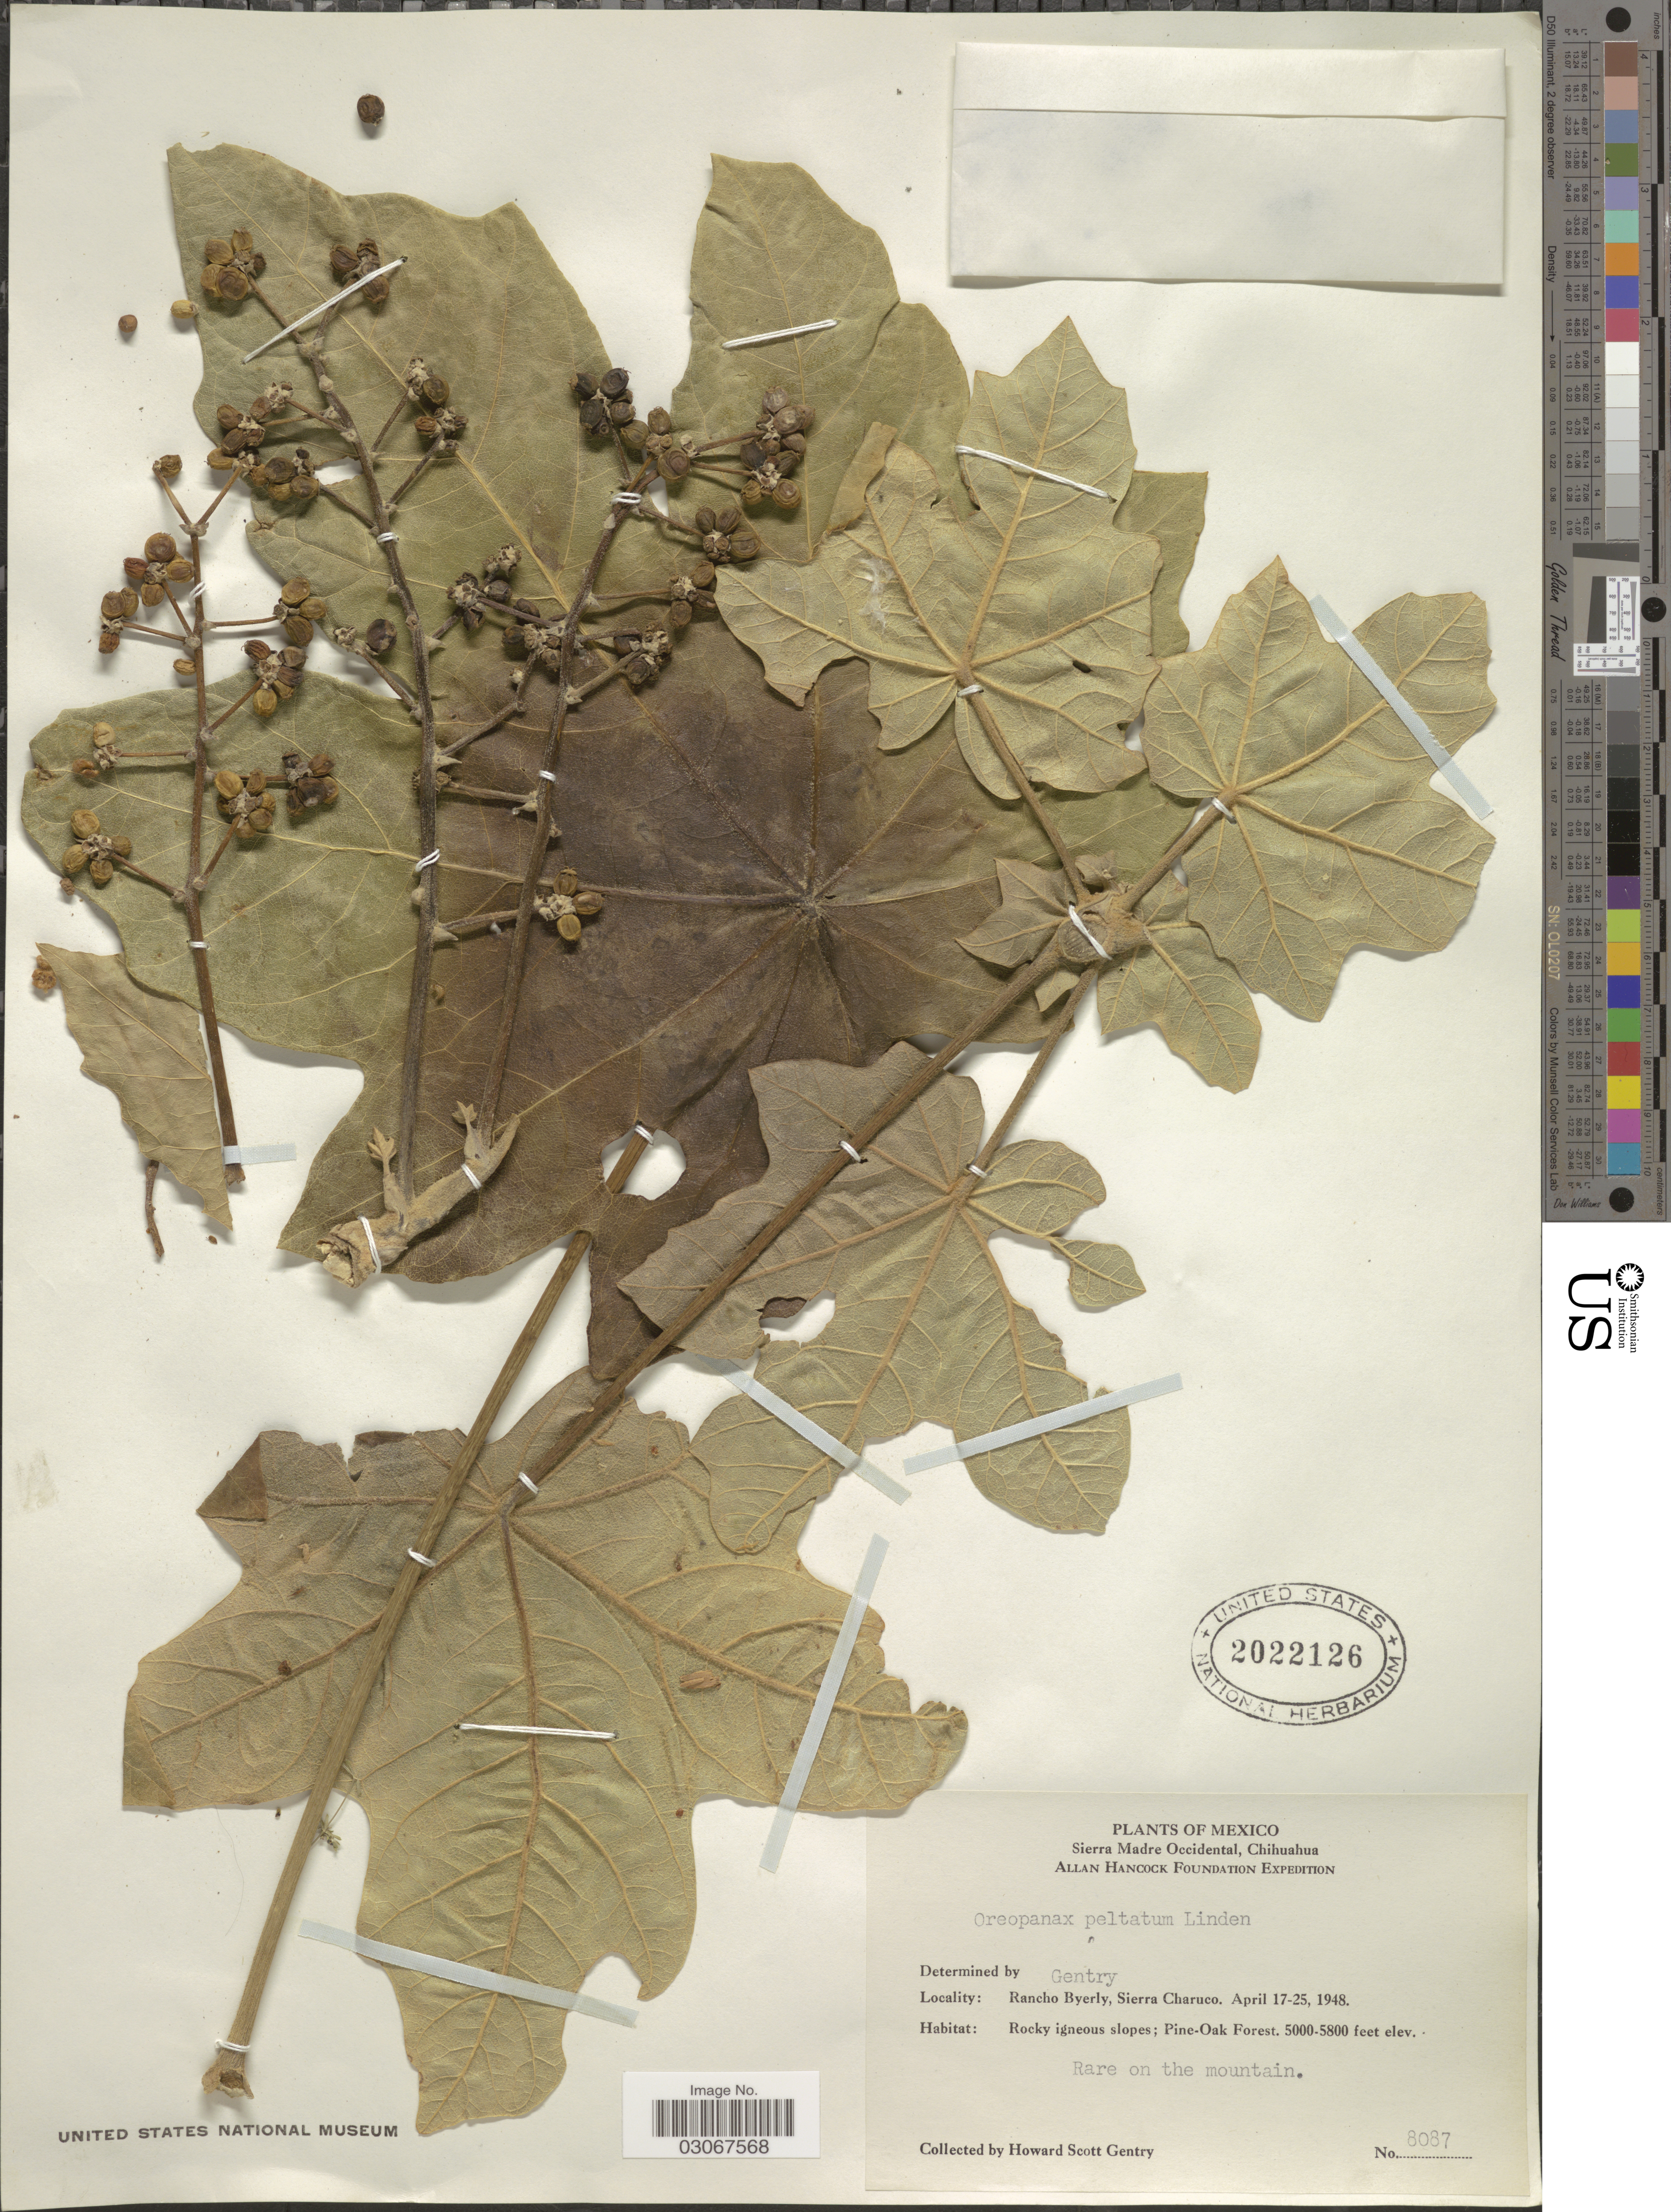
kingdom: Plantae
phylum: Tracheophyta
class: Magnoliopsida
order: Apiales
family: Araliaceae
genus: Oreopanax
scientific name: Oreopanax peltatus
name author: Linden ex Regel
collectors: H. S. Gentry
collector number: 8087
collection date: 1948-04-17/1948-04-25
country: Mexico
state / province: Chihuahua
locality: Sierra Madre Occidental. Rancho Byerly, Sierra Charuci.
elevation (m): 1524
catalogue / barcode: US 2022126